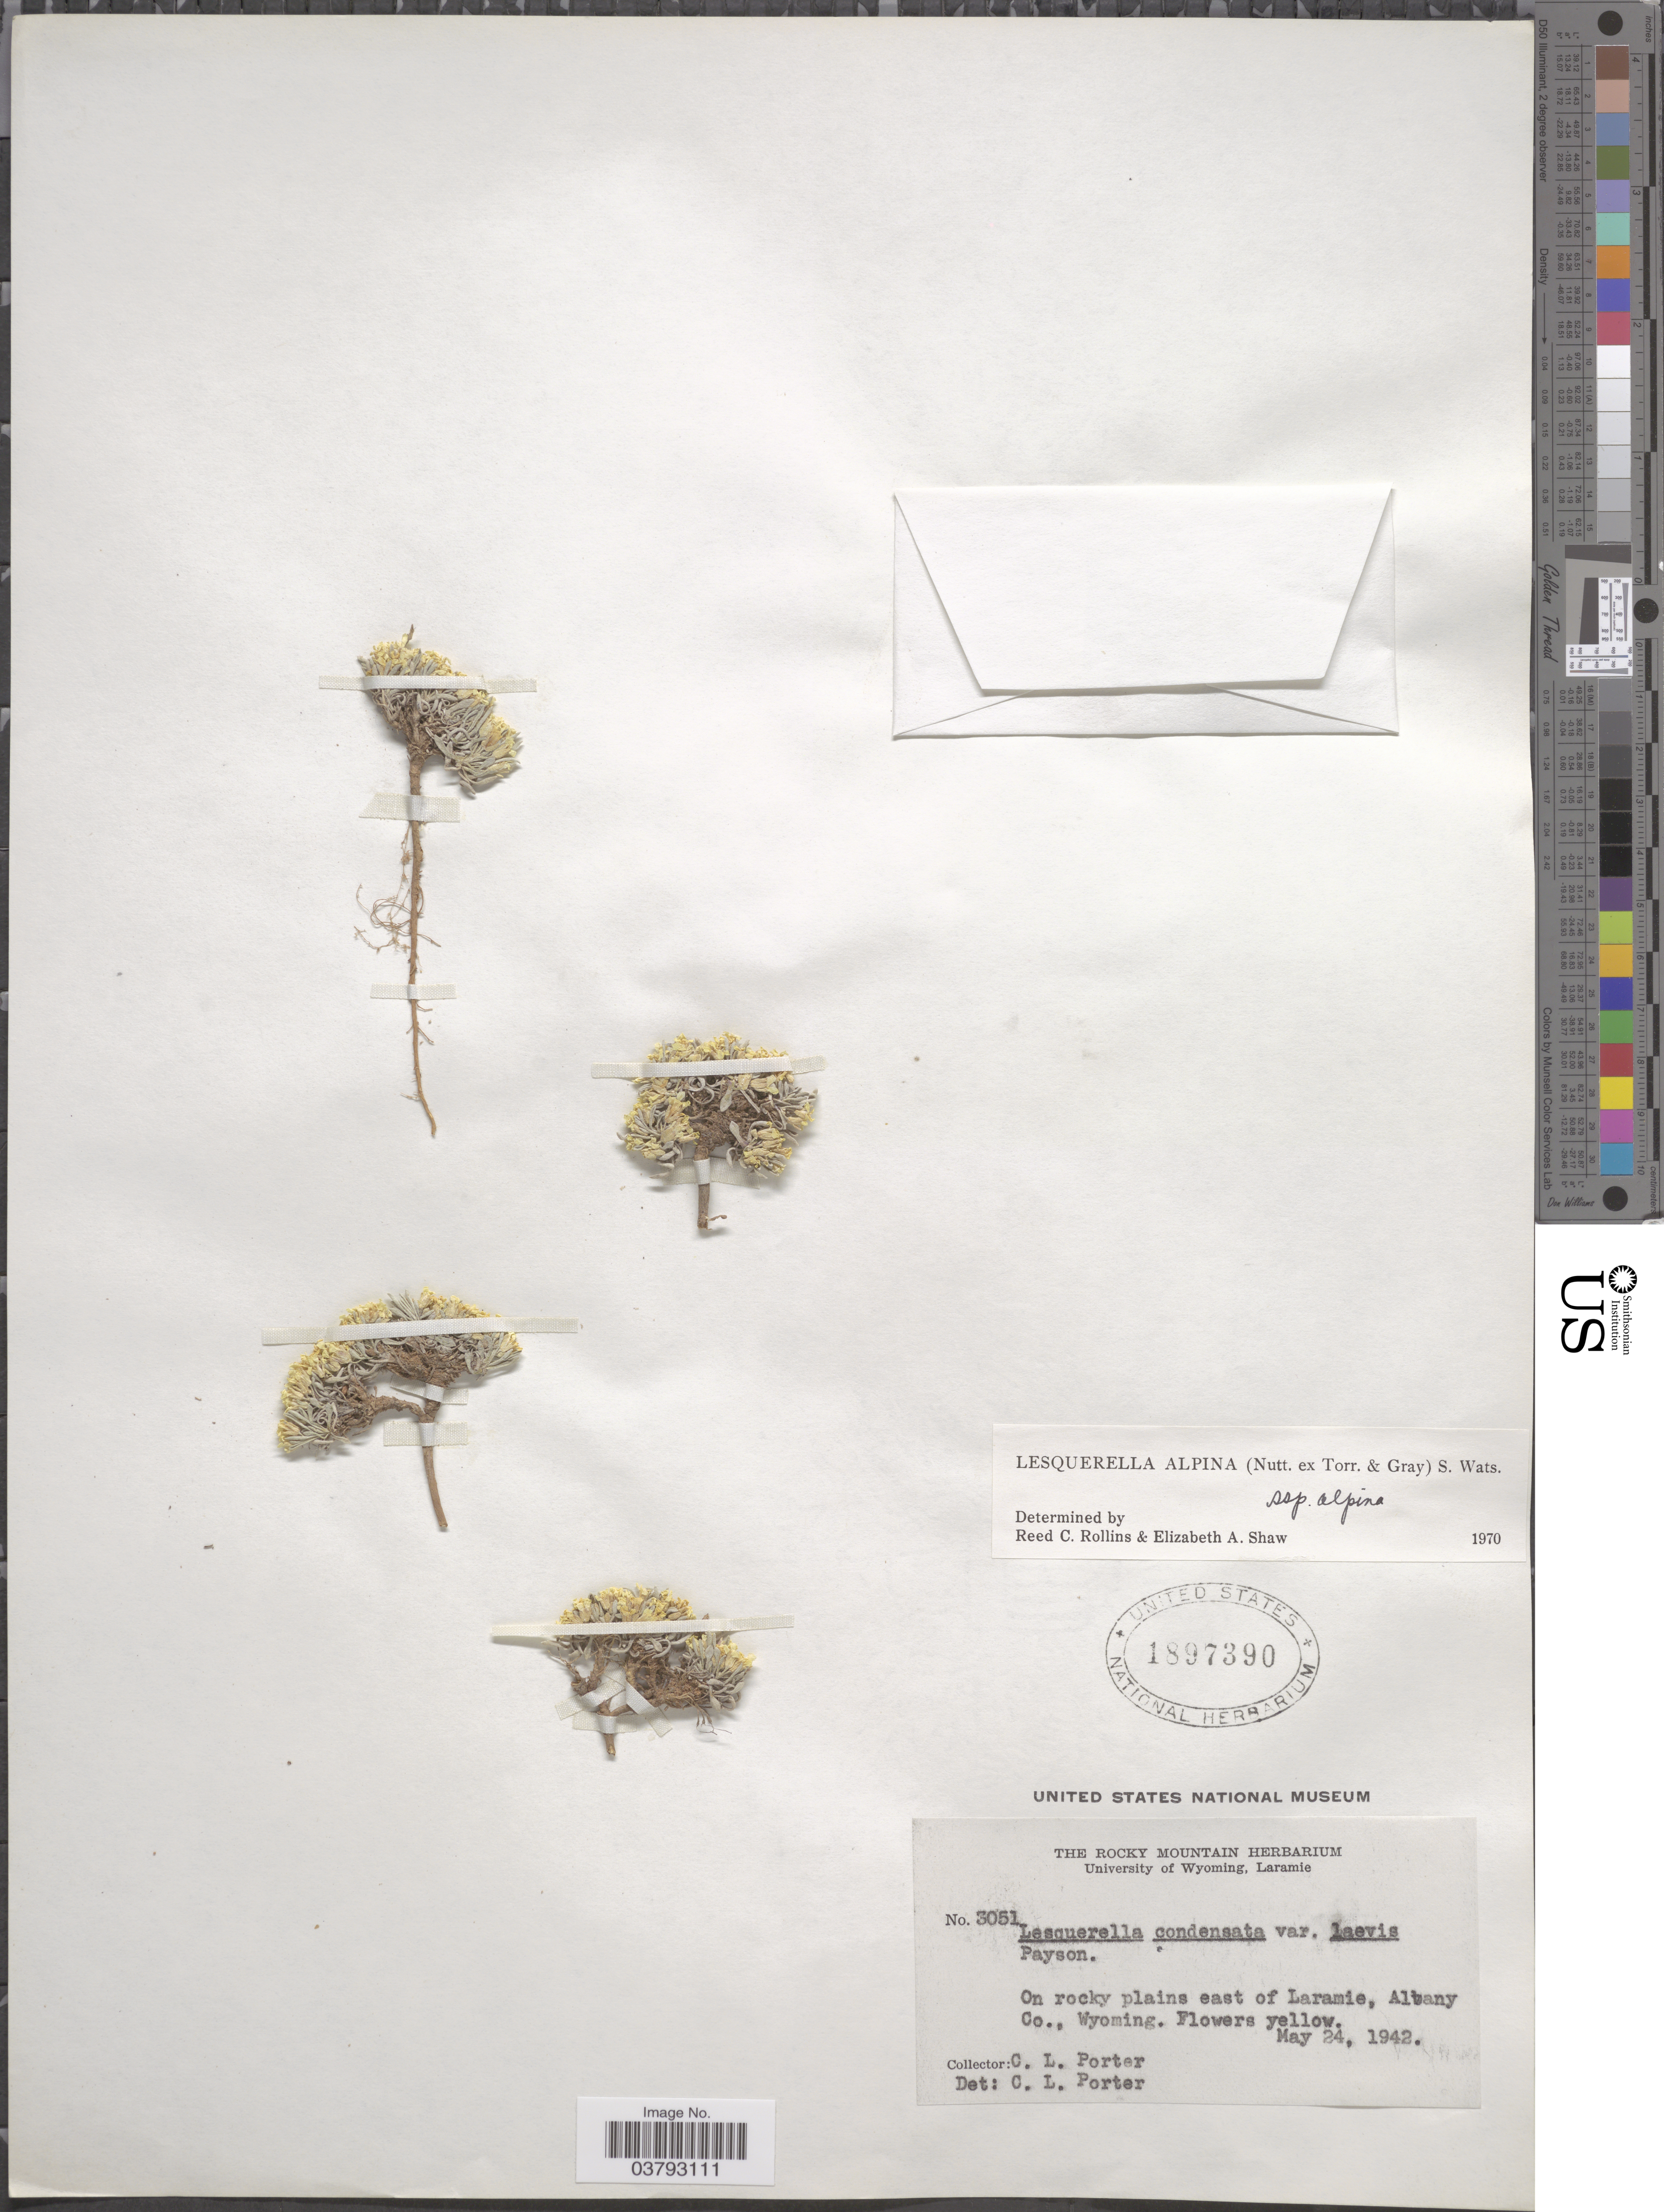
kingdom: Plantae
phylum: Tracheophyta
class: Magnoliopsida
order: Brassicales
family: Brassicaceae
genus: Lesquerella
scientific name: Lesquerella alpina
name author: (Nutt.) S. Watson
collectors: C. L. Porter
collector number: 3051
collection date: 1942-05-24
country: United States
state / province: Wyoming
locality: On rocky plains east of Laramie, Albany Co.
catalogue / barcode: US 1897390